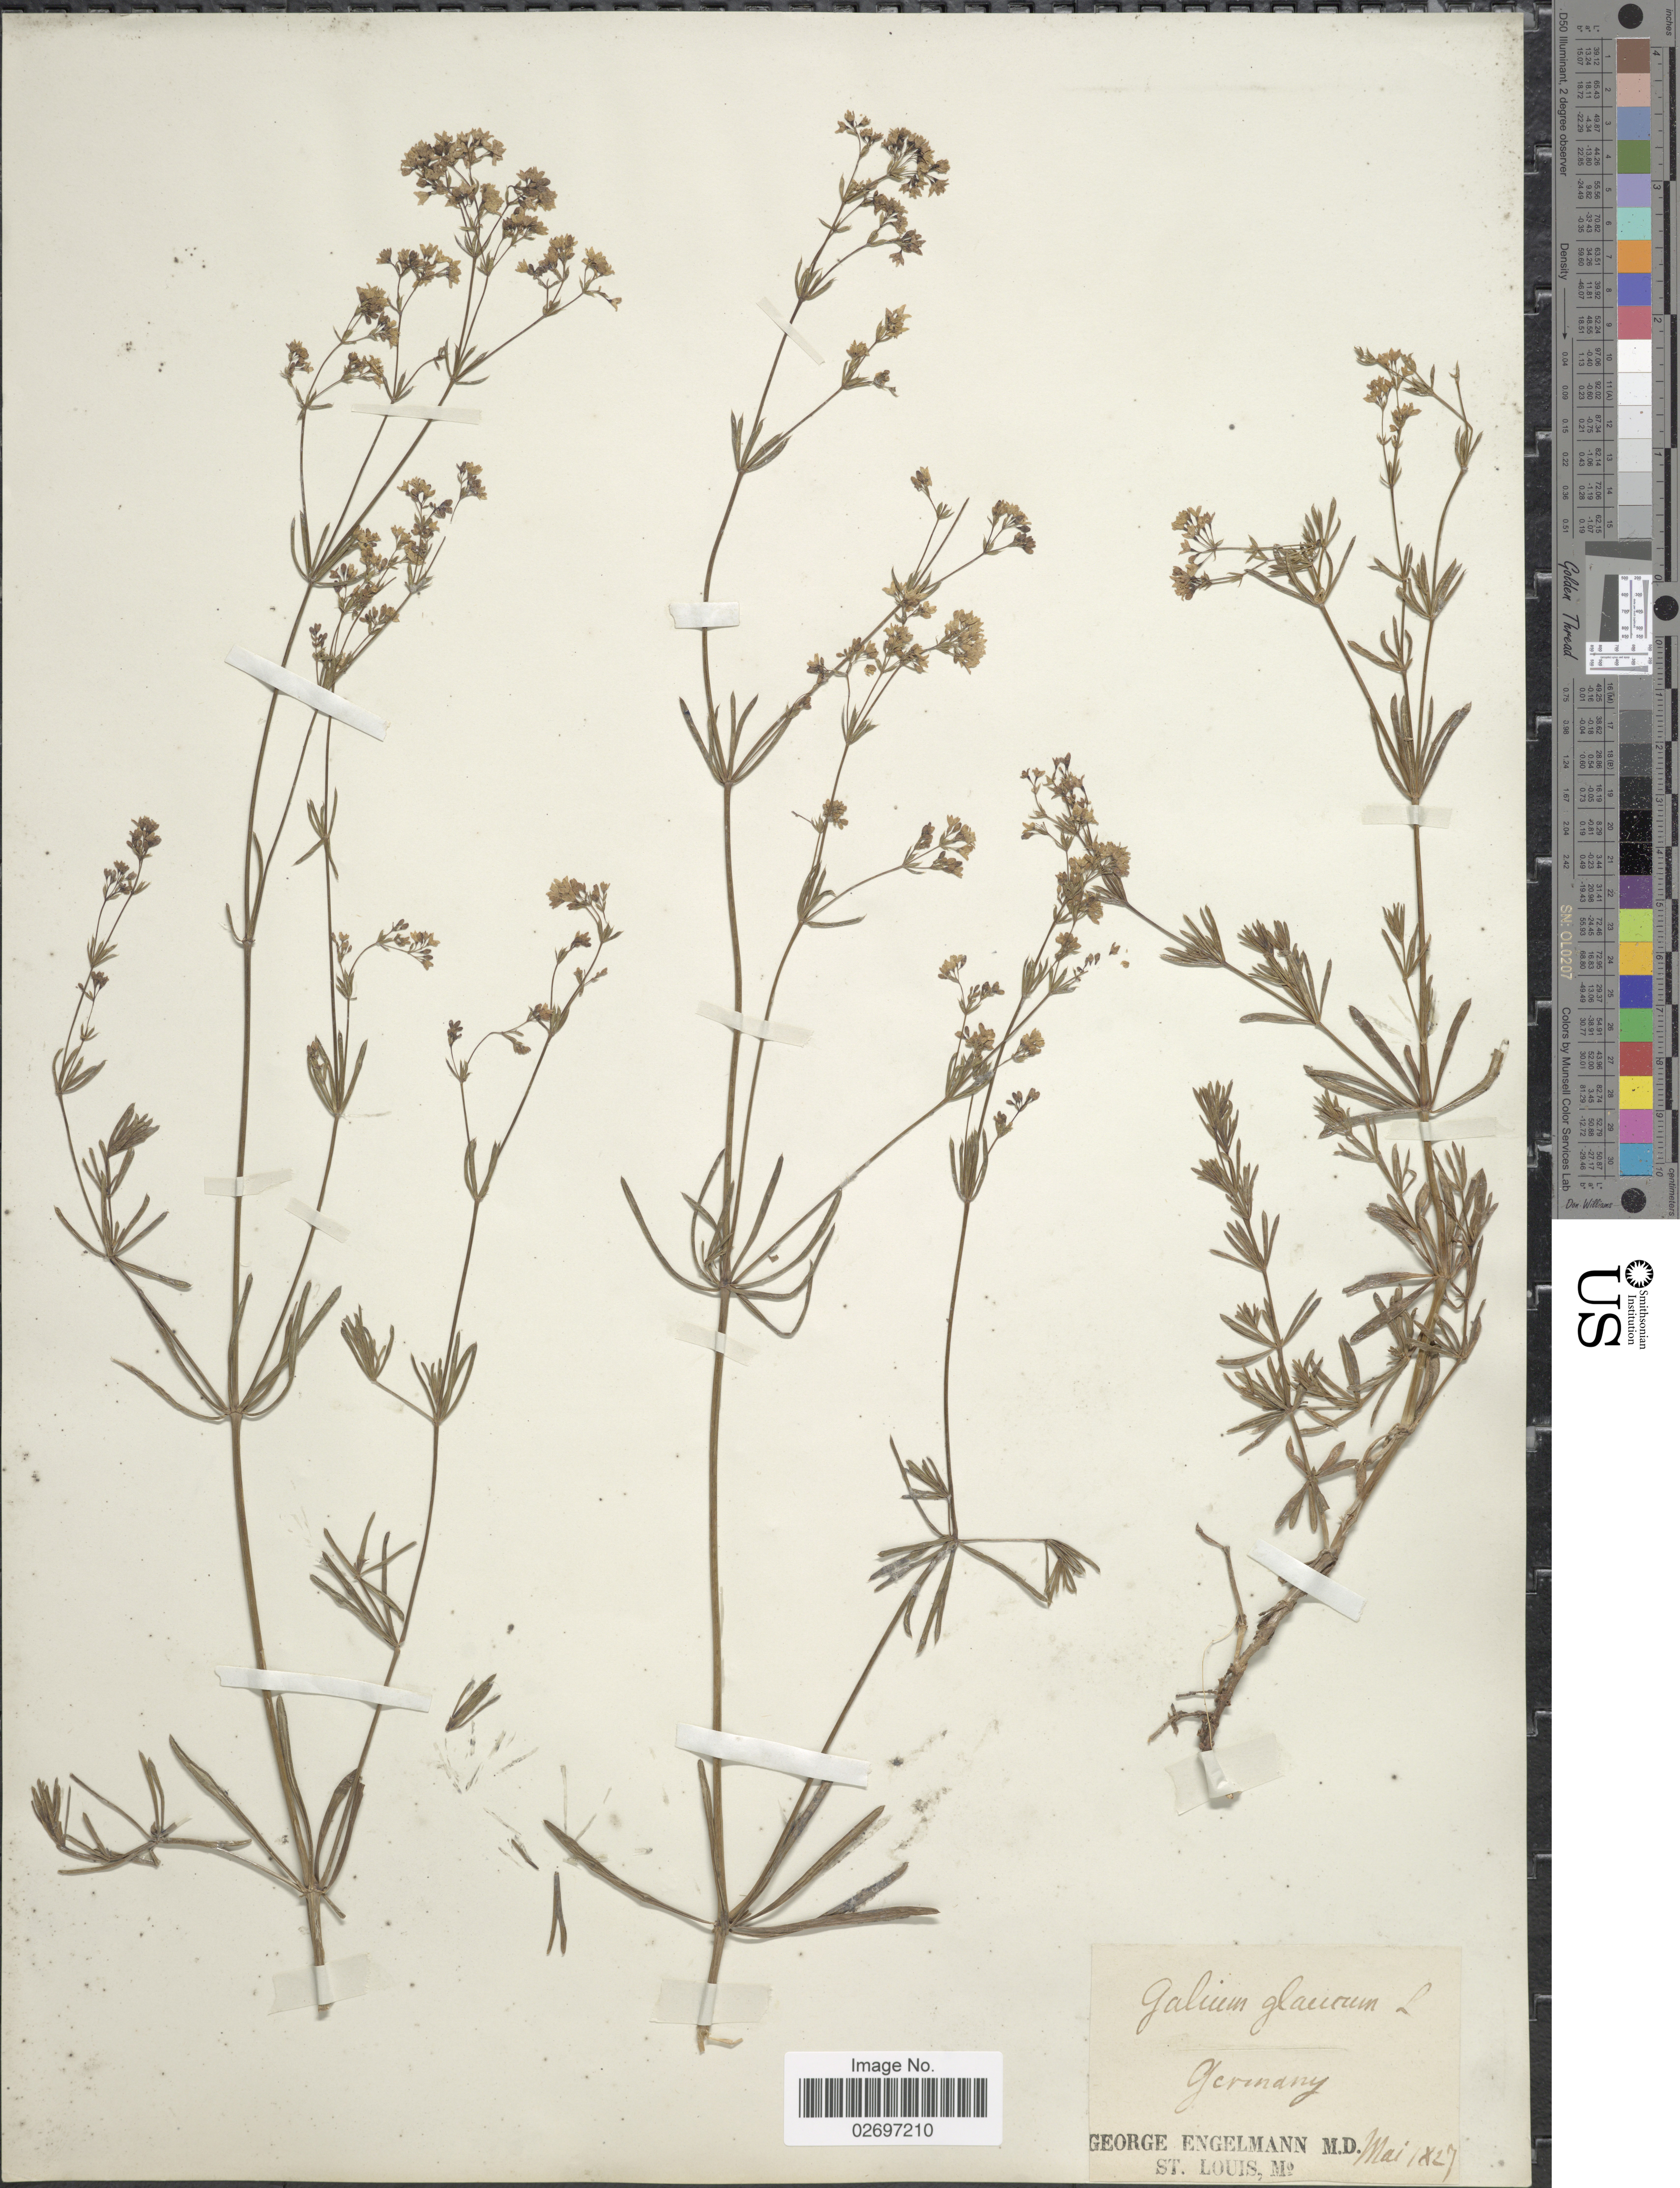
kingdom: Plantae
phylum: Tracheophyta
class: Magnoliopsida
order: Gentianales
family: Rubiaceae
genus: Galium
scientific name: Galium glaucum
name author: L.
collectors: G. Engelmann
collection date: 1827-05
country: Germany